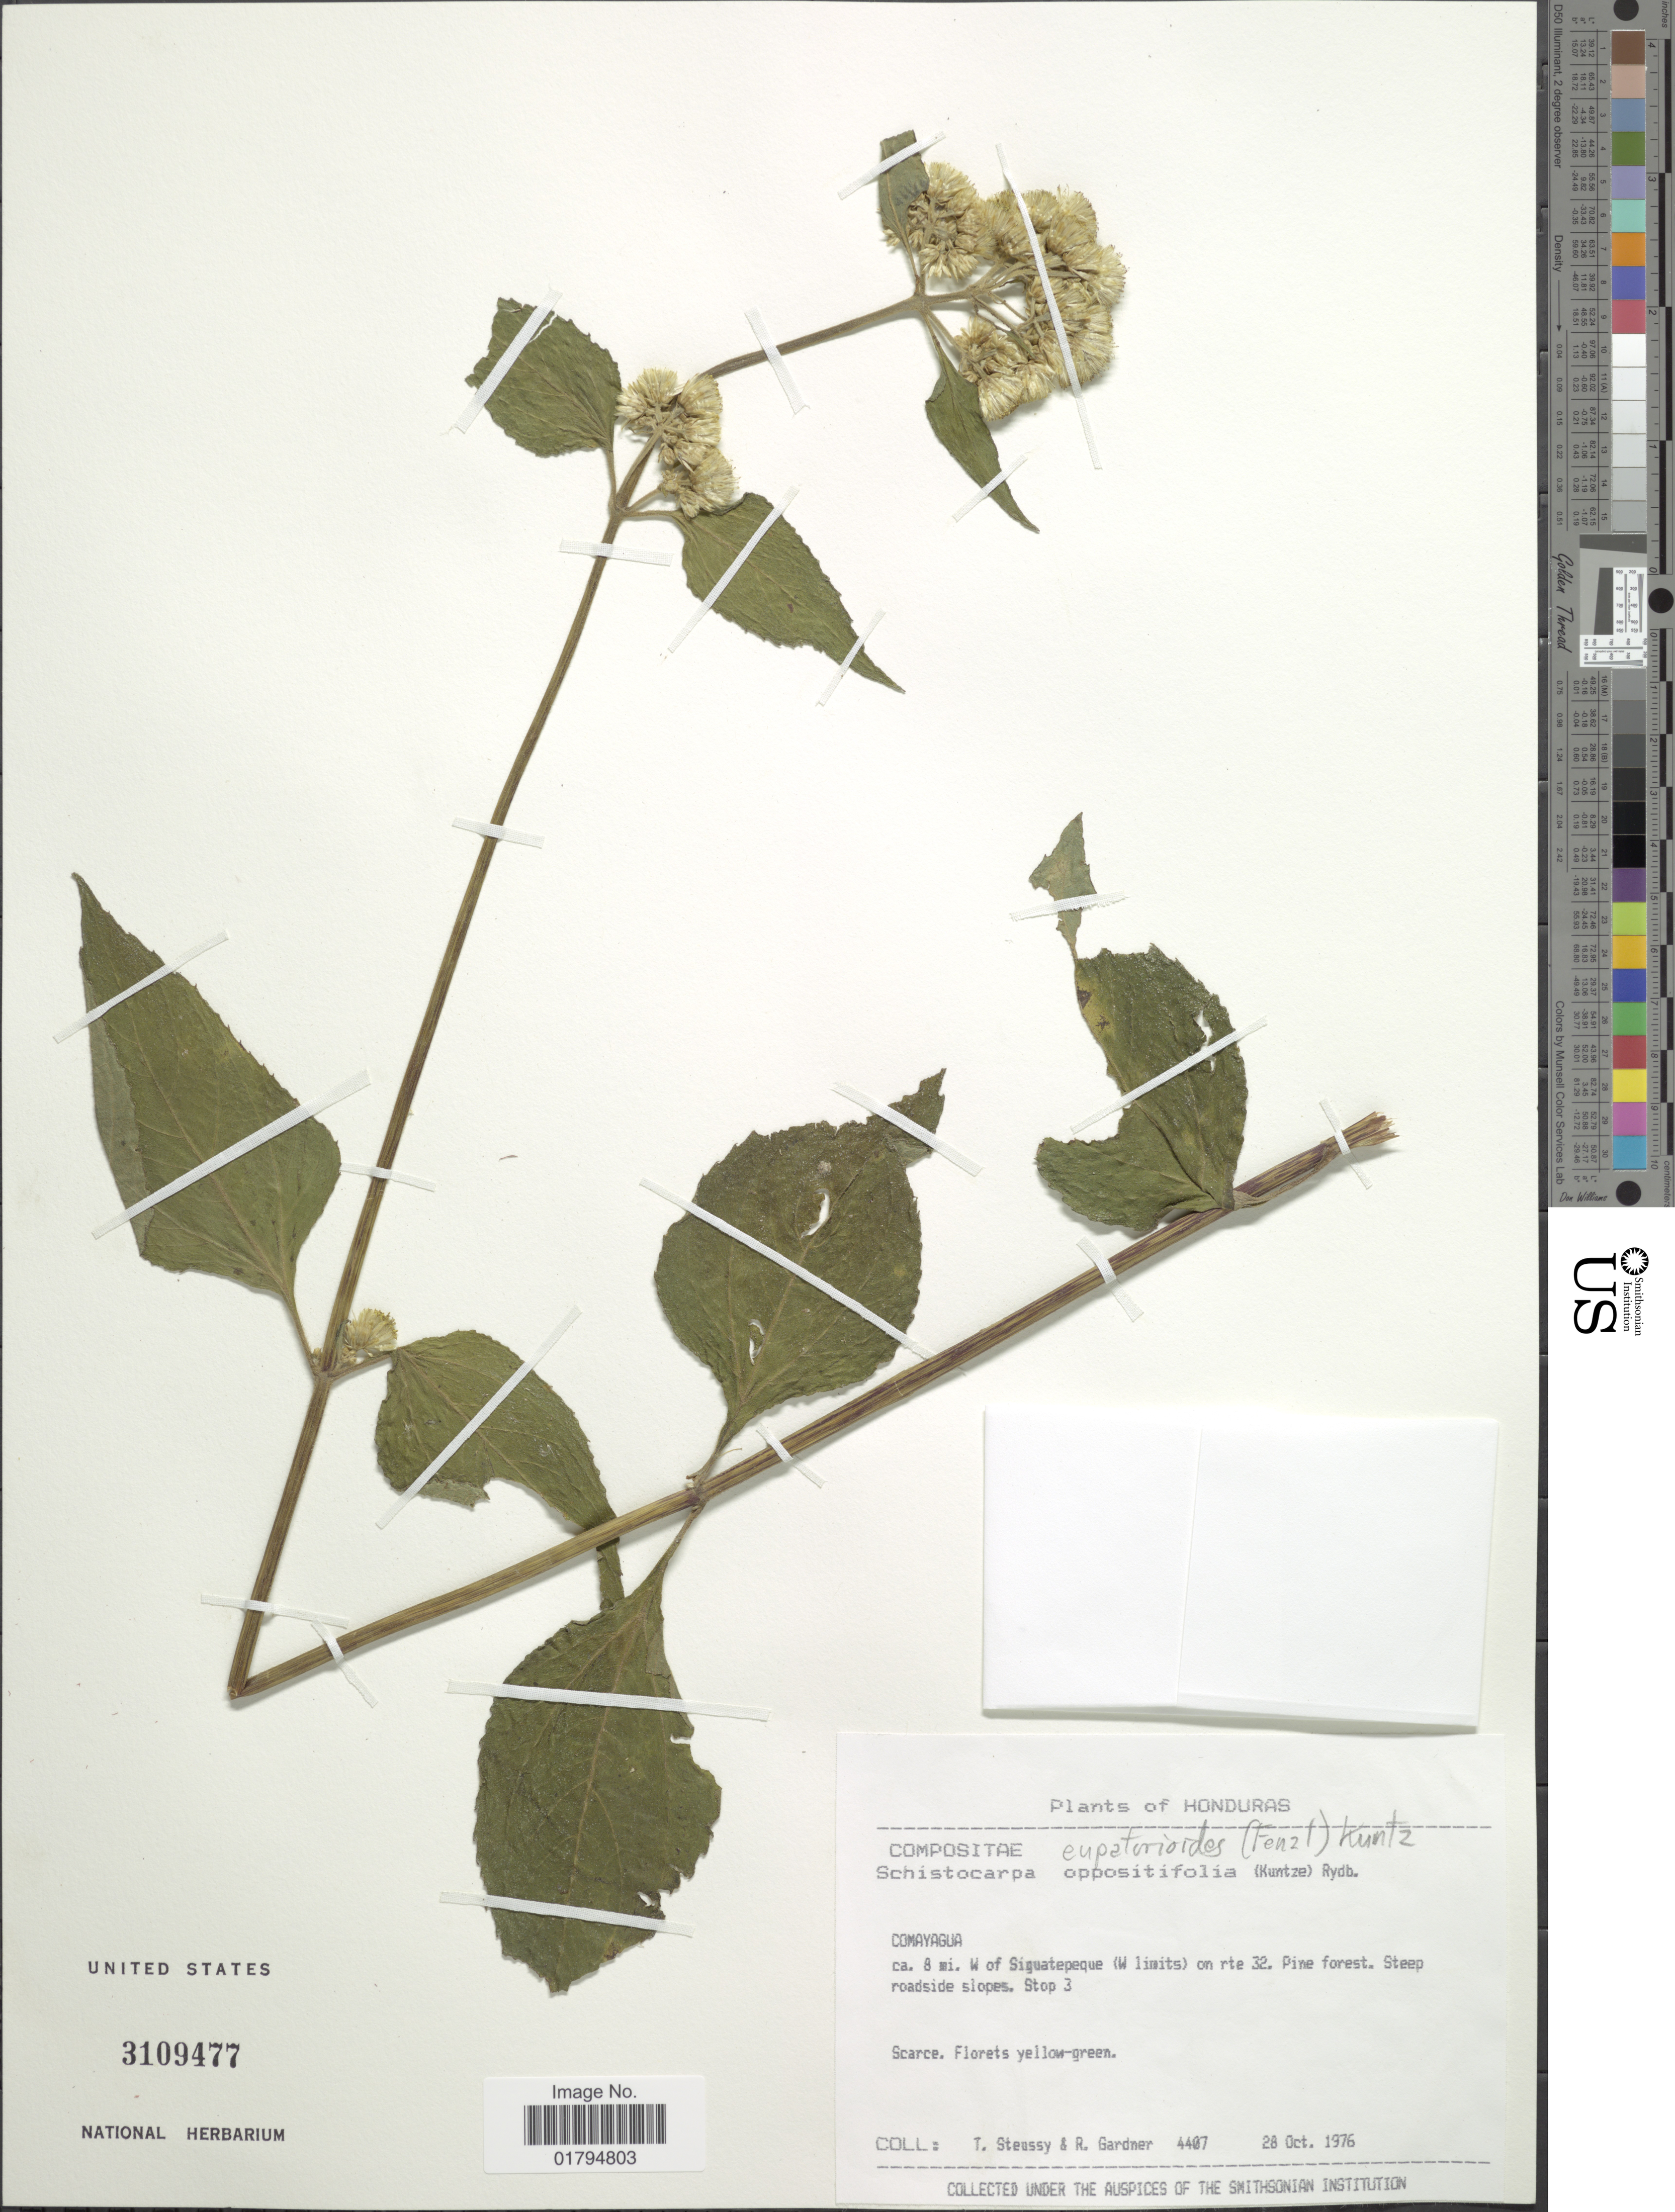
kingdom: Plantae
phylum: Tracheophyta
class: Magnoliopsida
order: Asterales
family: Asteraceae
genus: Schistocarpha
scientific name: Schistocarpha eupatorioides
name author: (Fenzl) Kuntze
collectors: T. Steussy & R. C. Gardner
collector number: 4407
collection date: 1976-10-28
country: Honduras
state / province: Comayagua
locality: Ca. 8 mi. W of Siguatepeque (W limits) on rte 32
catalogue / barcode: US 3109477